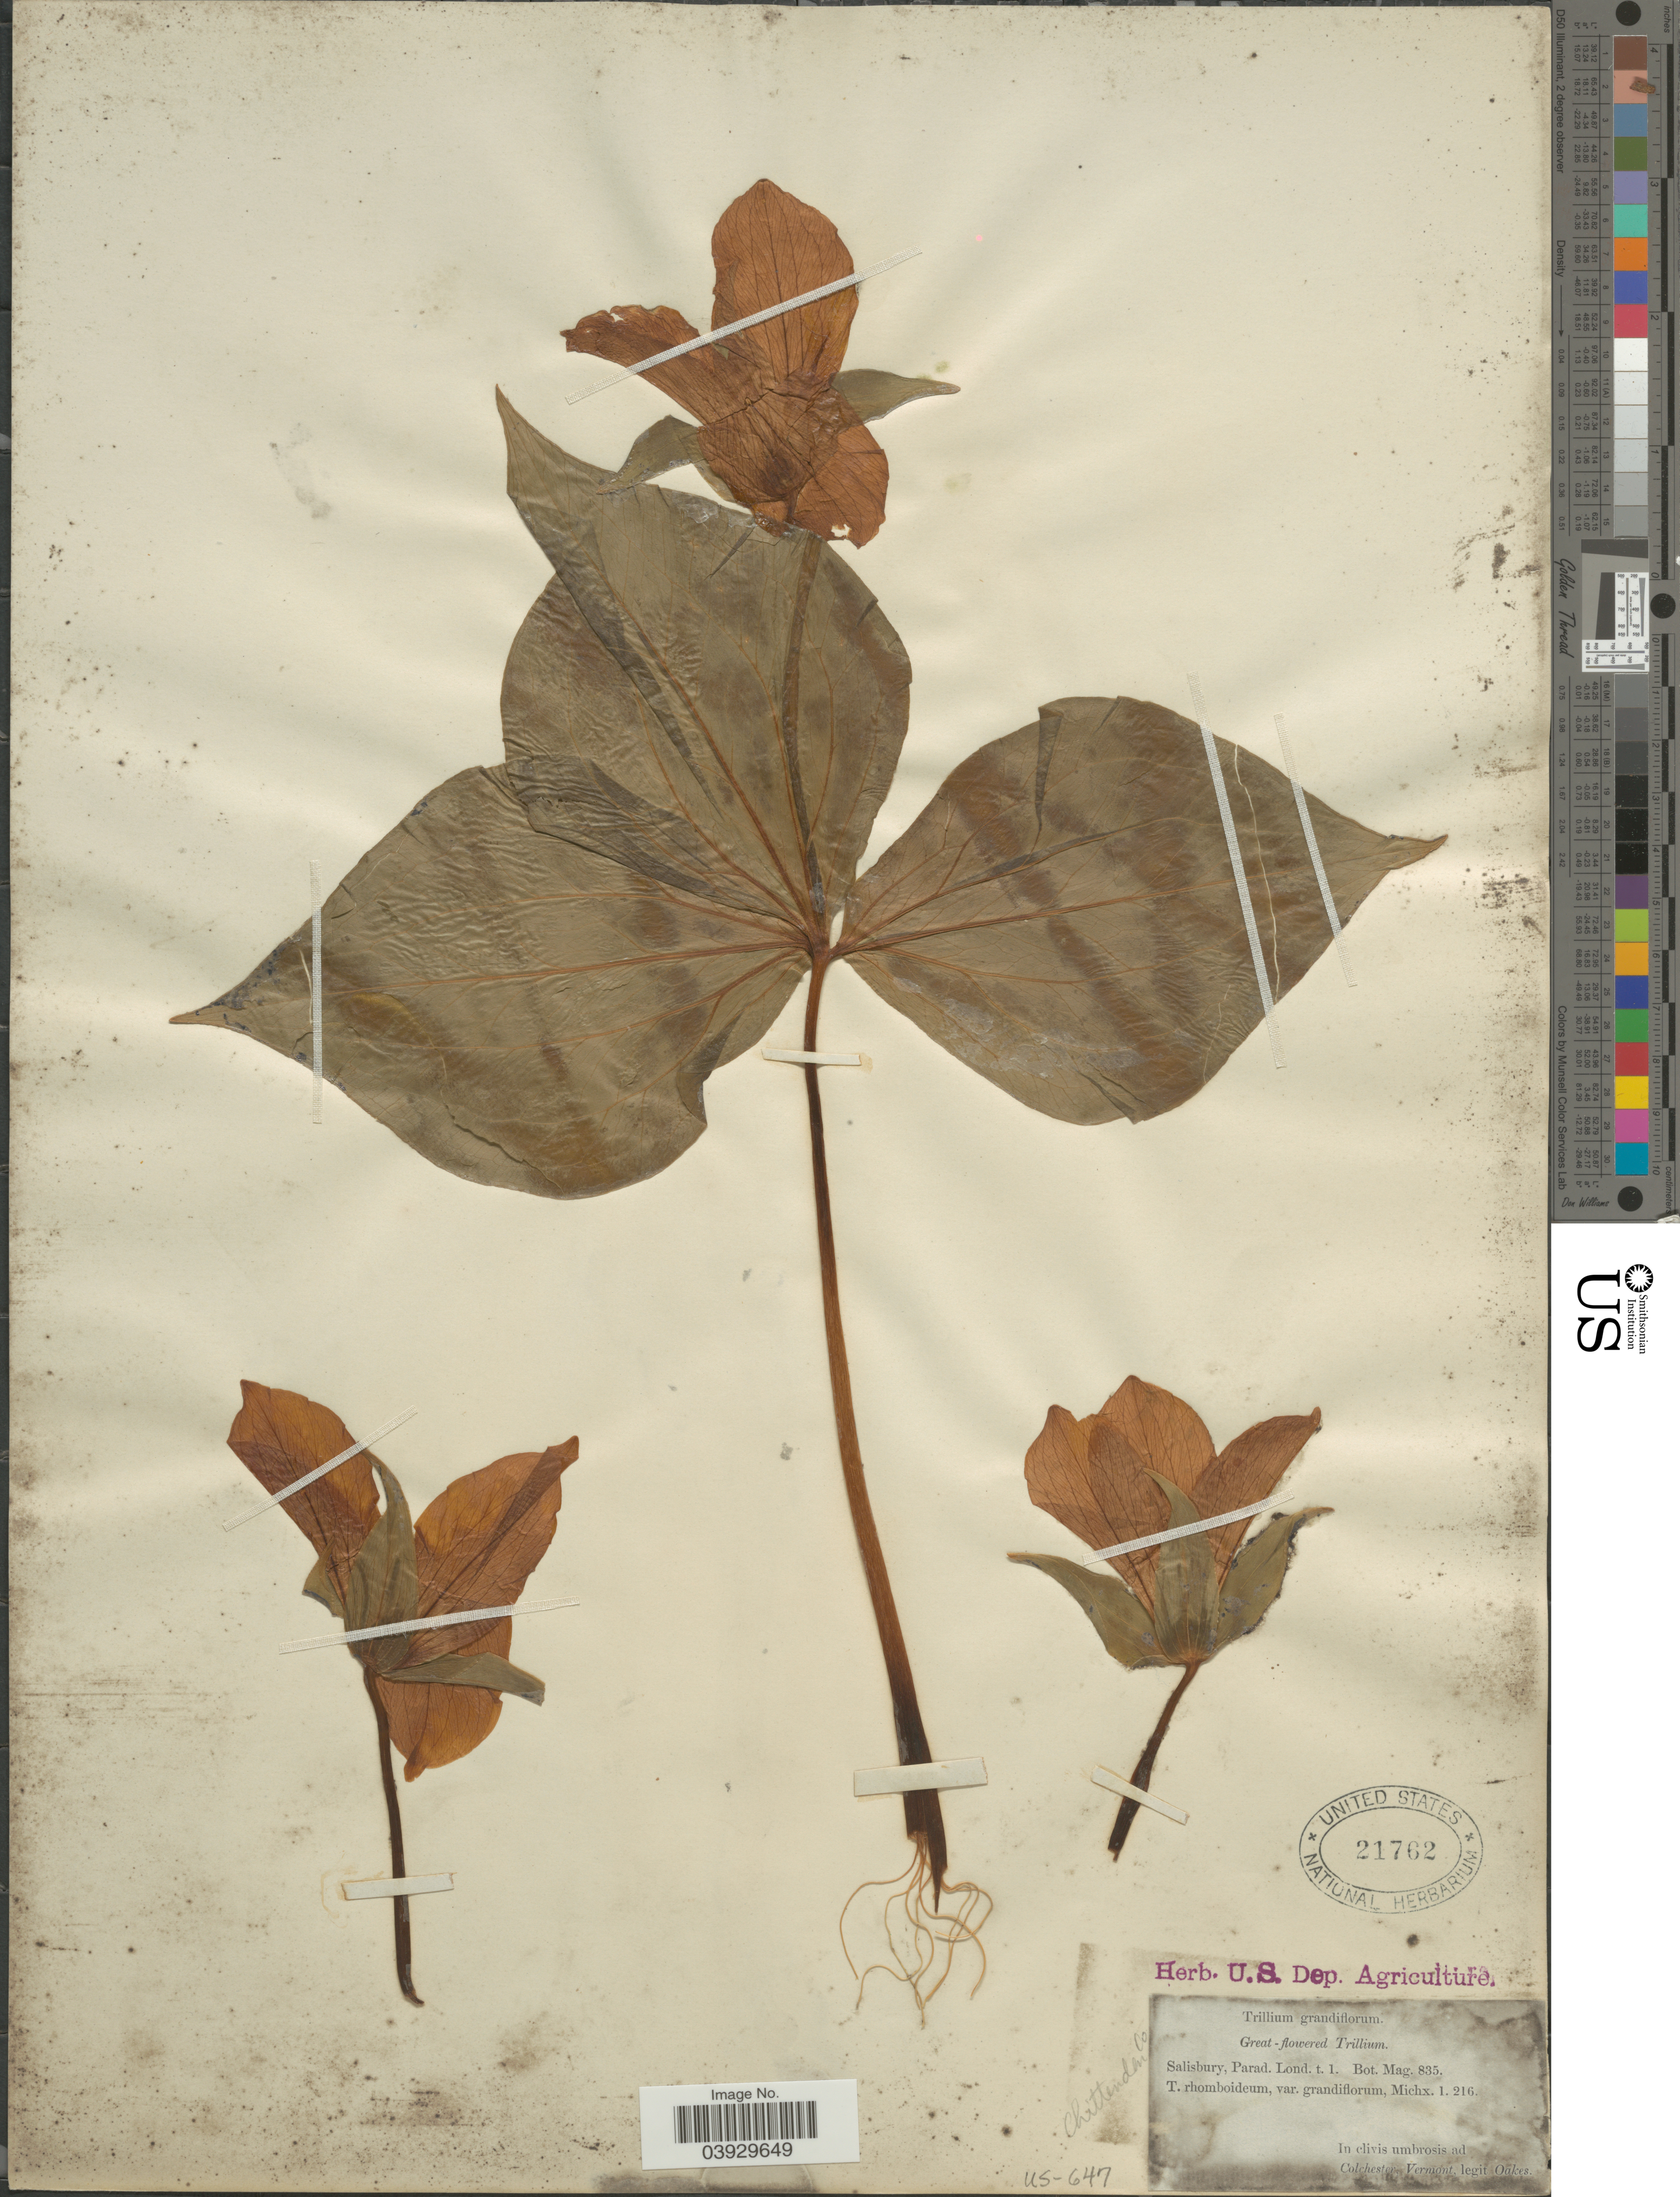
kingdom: Plantae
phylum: Tracheophyta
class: Liliopsida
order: Liliales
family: Melanthiaceae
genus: Trillium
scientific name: Trillium grandiflorum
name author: (Michx.) Salisb.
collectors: -. Oakes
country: United States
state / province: Vermont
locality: Chittenden Co. In clivis umbrosis ad Colchester.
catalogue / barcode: US 21762